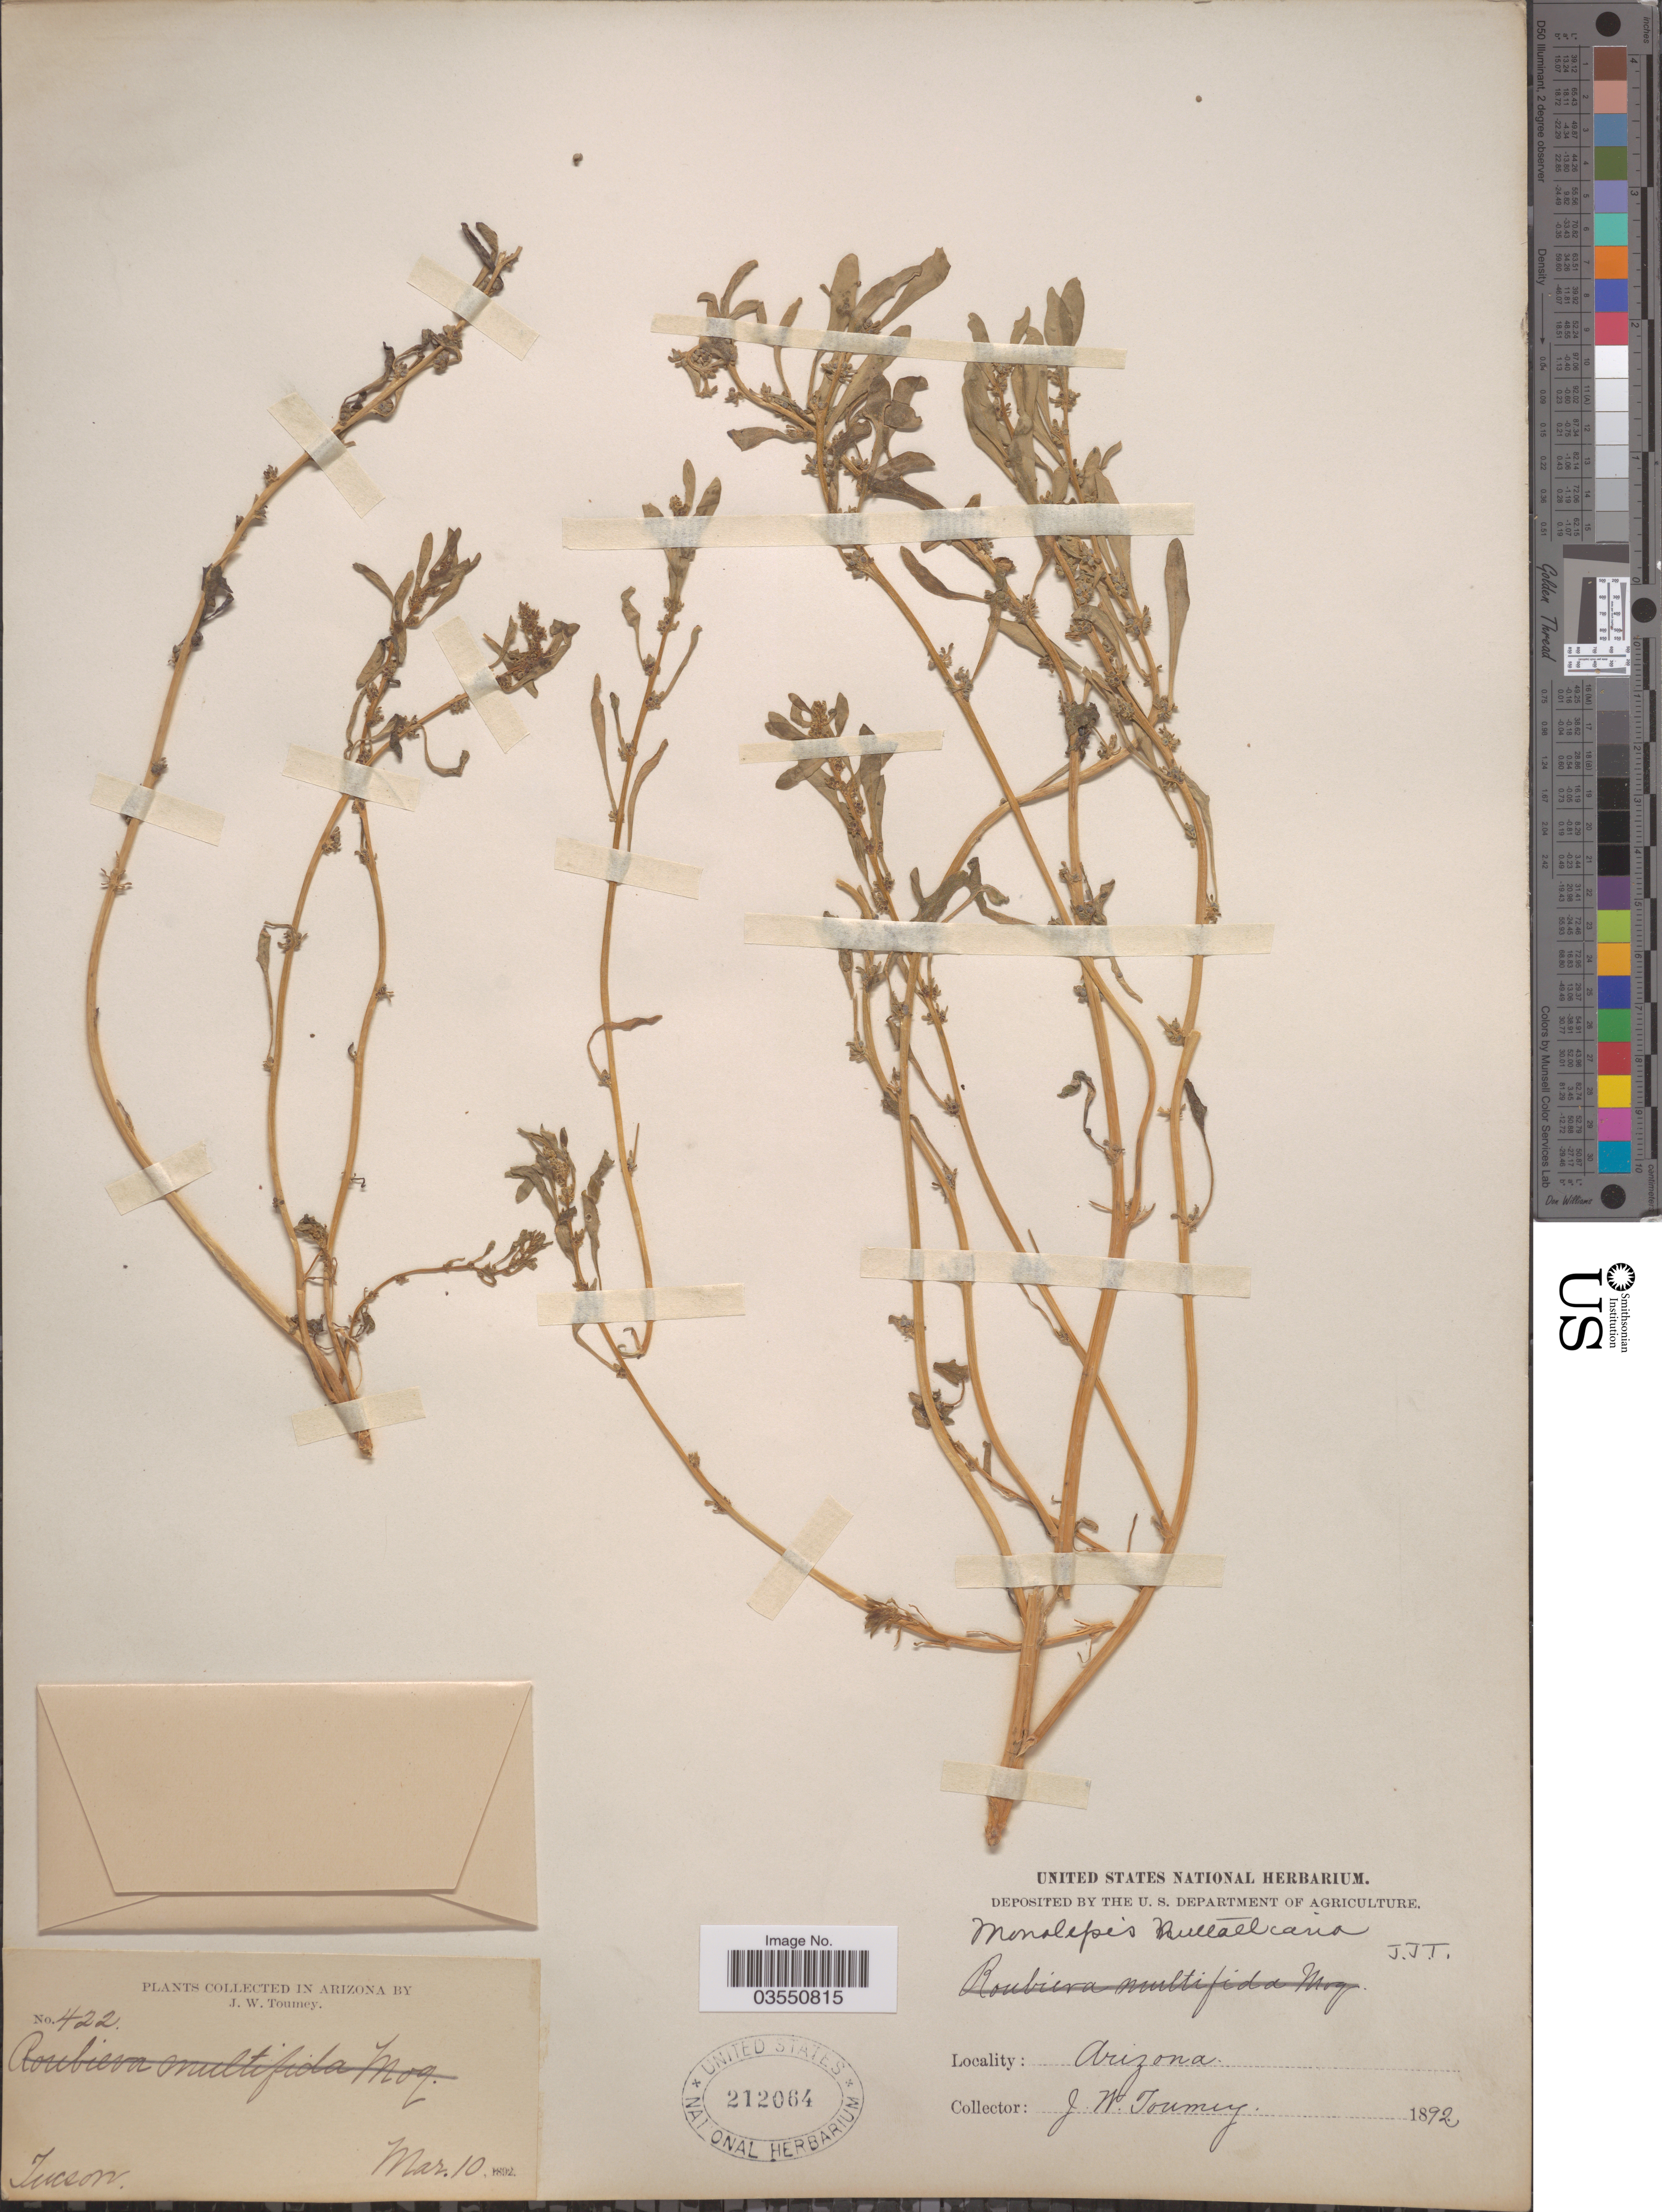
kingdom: Plantae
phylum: Tracheophyta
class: Magnoliopsida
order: Caryophyllales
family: Amaranthaceae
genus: Blitum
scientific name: Blitum nuttallianum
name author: Schult.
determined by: U.S. National Herbarium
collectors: J. W. Toumey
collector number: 422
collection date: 1892-03-10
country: United States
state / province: Arizona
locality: Tucson.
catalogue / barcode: US 212064